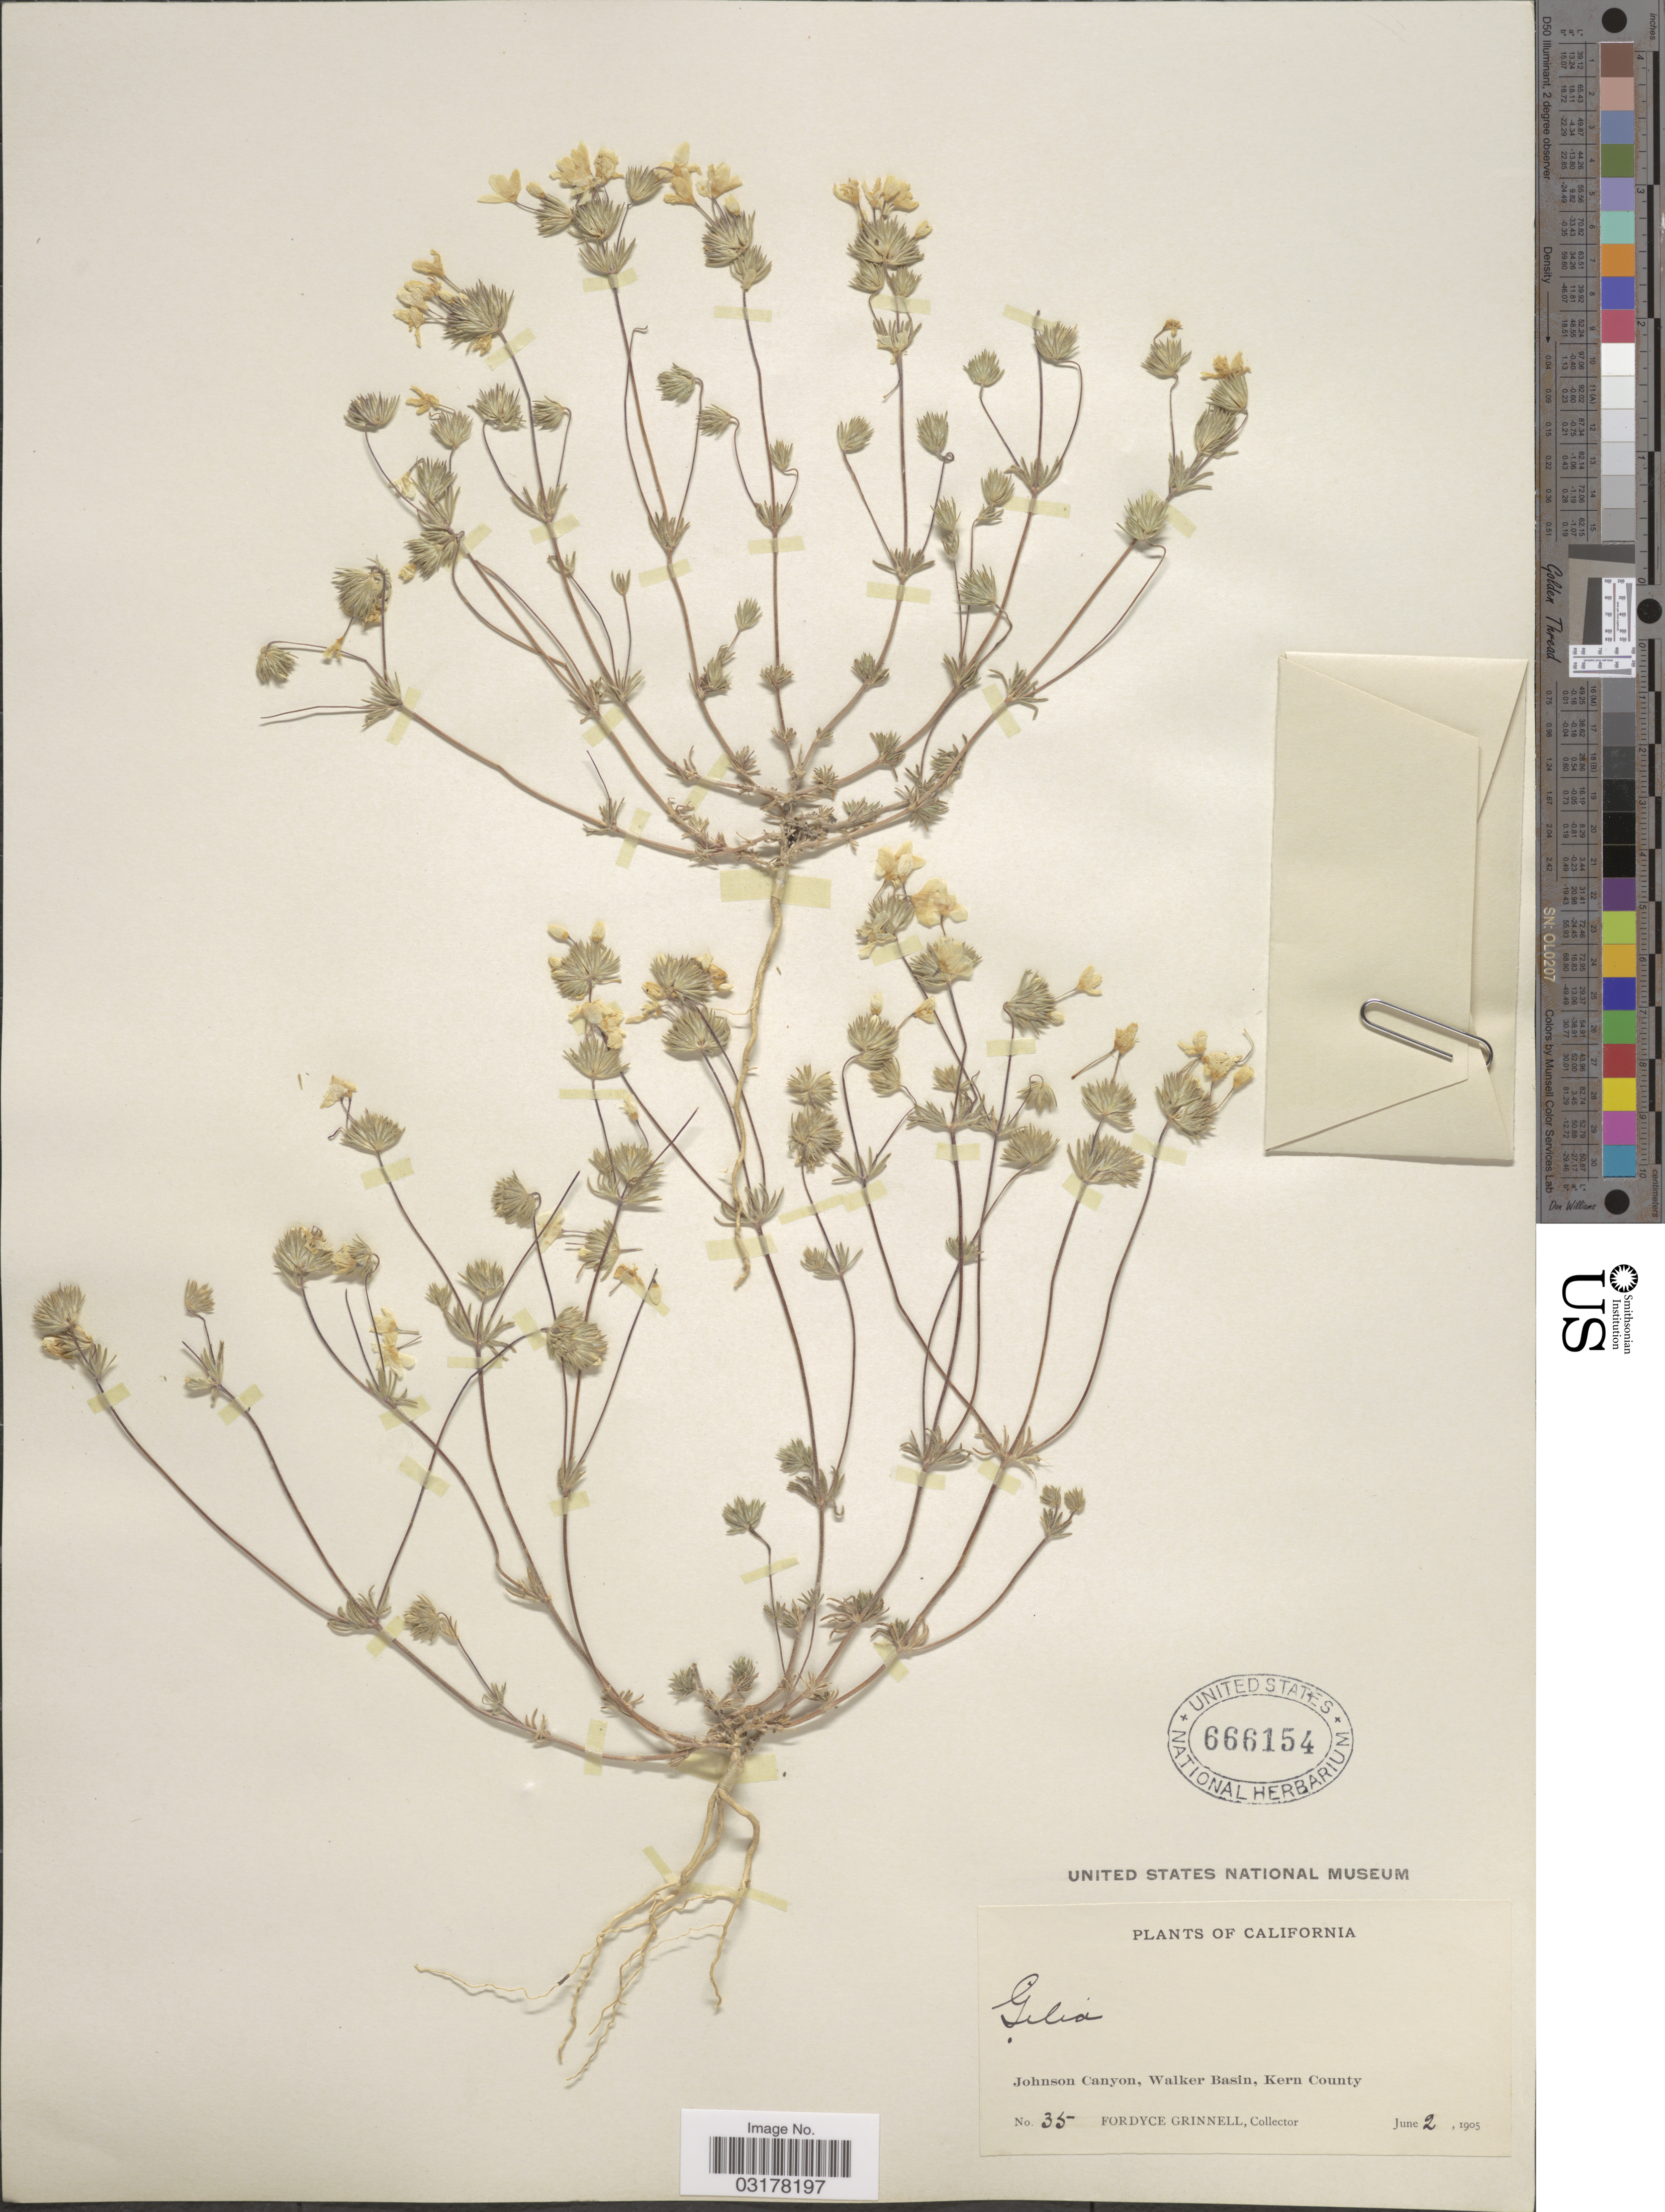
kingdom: Plantae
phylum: Tracheophyta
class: Magnoliopsida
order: Ericales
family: Polemoniaceae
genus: Leptosiphon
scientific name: Leptosiphon nudatus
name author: (Greene) J.M. Porter & L.A. Johnson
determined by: Strong, Mark T., (BOT), Smithsonian Institution - National Museum of Natural History (UNITED STATES)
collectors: F. Grinnell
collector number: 35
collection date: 1905-06-02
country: United States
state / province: California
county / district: Kern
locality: Johnson Canyon, Walker Basin, Kern County.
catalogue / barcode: US 666154